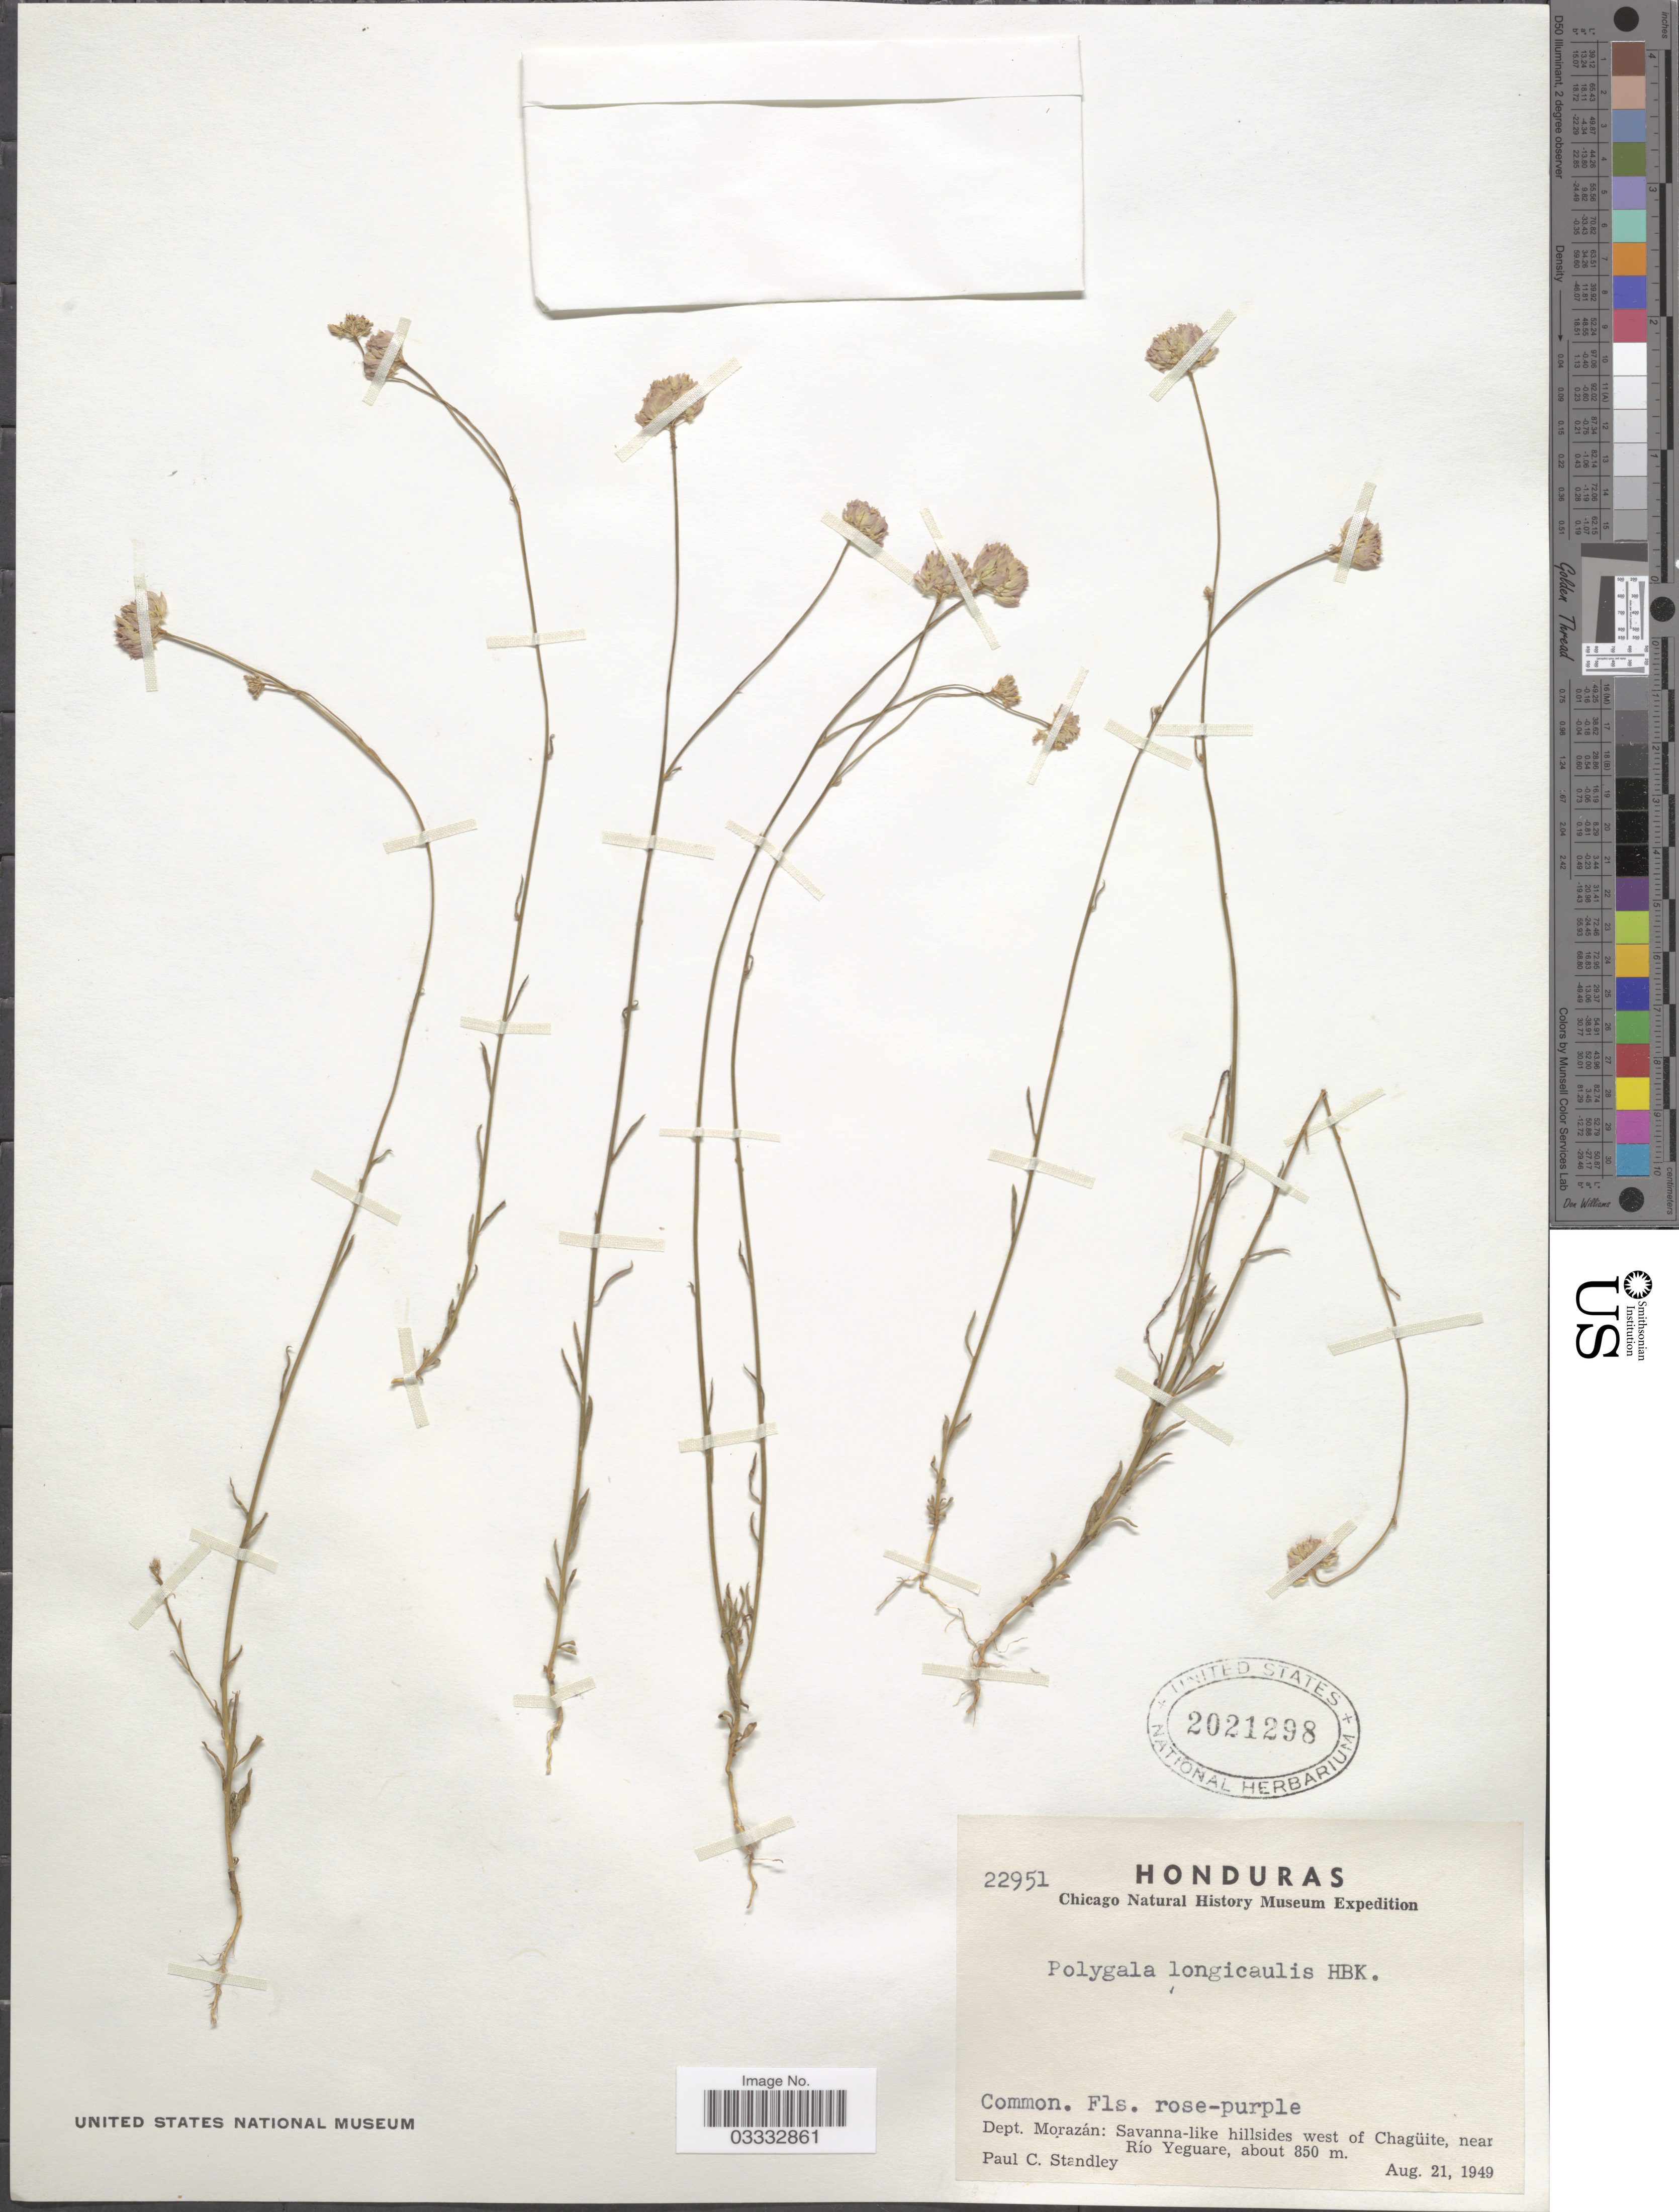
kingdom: Plantae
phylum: Tracheophyta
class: Magnoliopsida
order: Fabales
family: Polygalaceae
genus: Polygala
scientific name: Polygala longicaulis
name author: Kunth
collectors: P. C. Standley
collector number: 22951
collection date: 1949-08-21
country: Honduras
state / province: Fco. Morazán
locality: Dept. Morazán: Savanna-like hillsides west of Chagüite, near Río Yeguare.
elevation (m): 850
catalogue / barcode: US 2021298